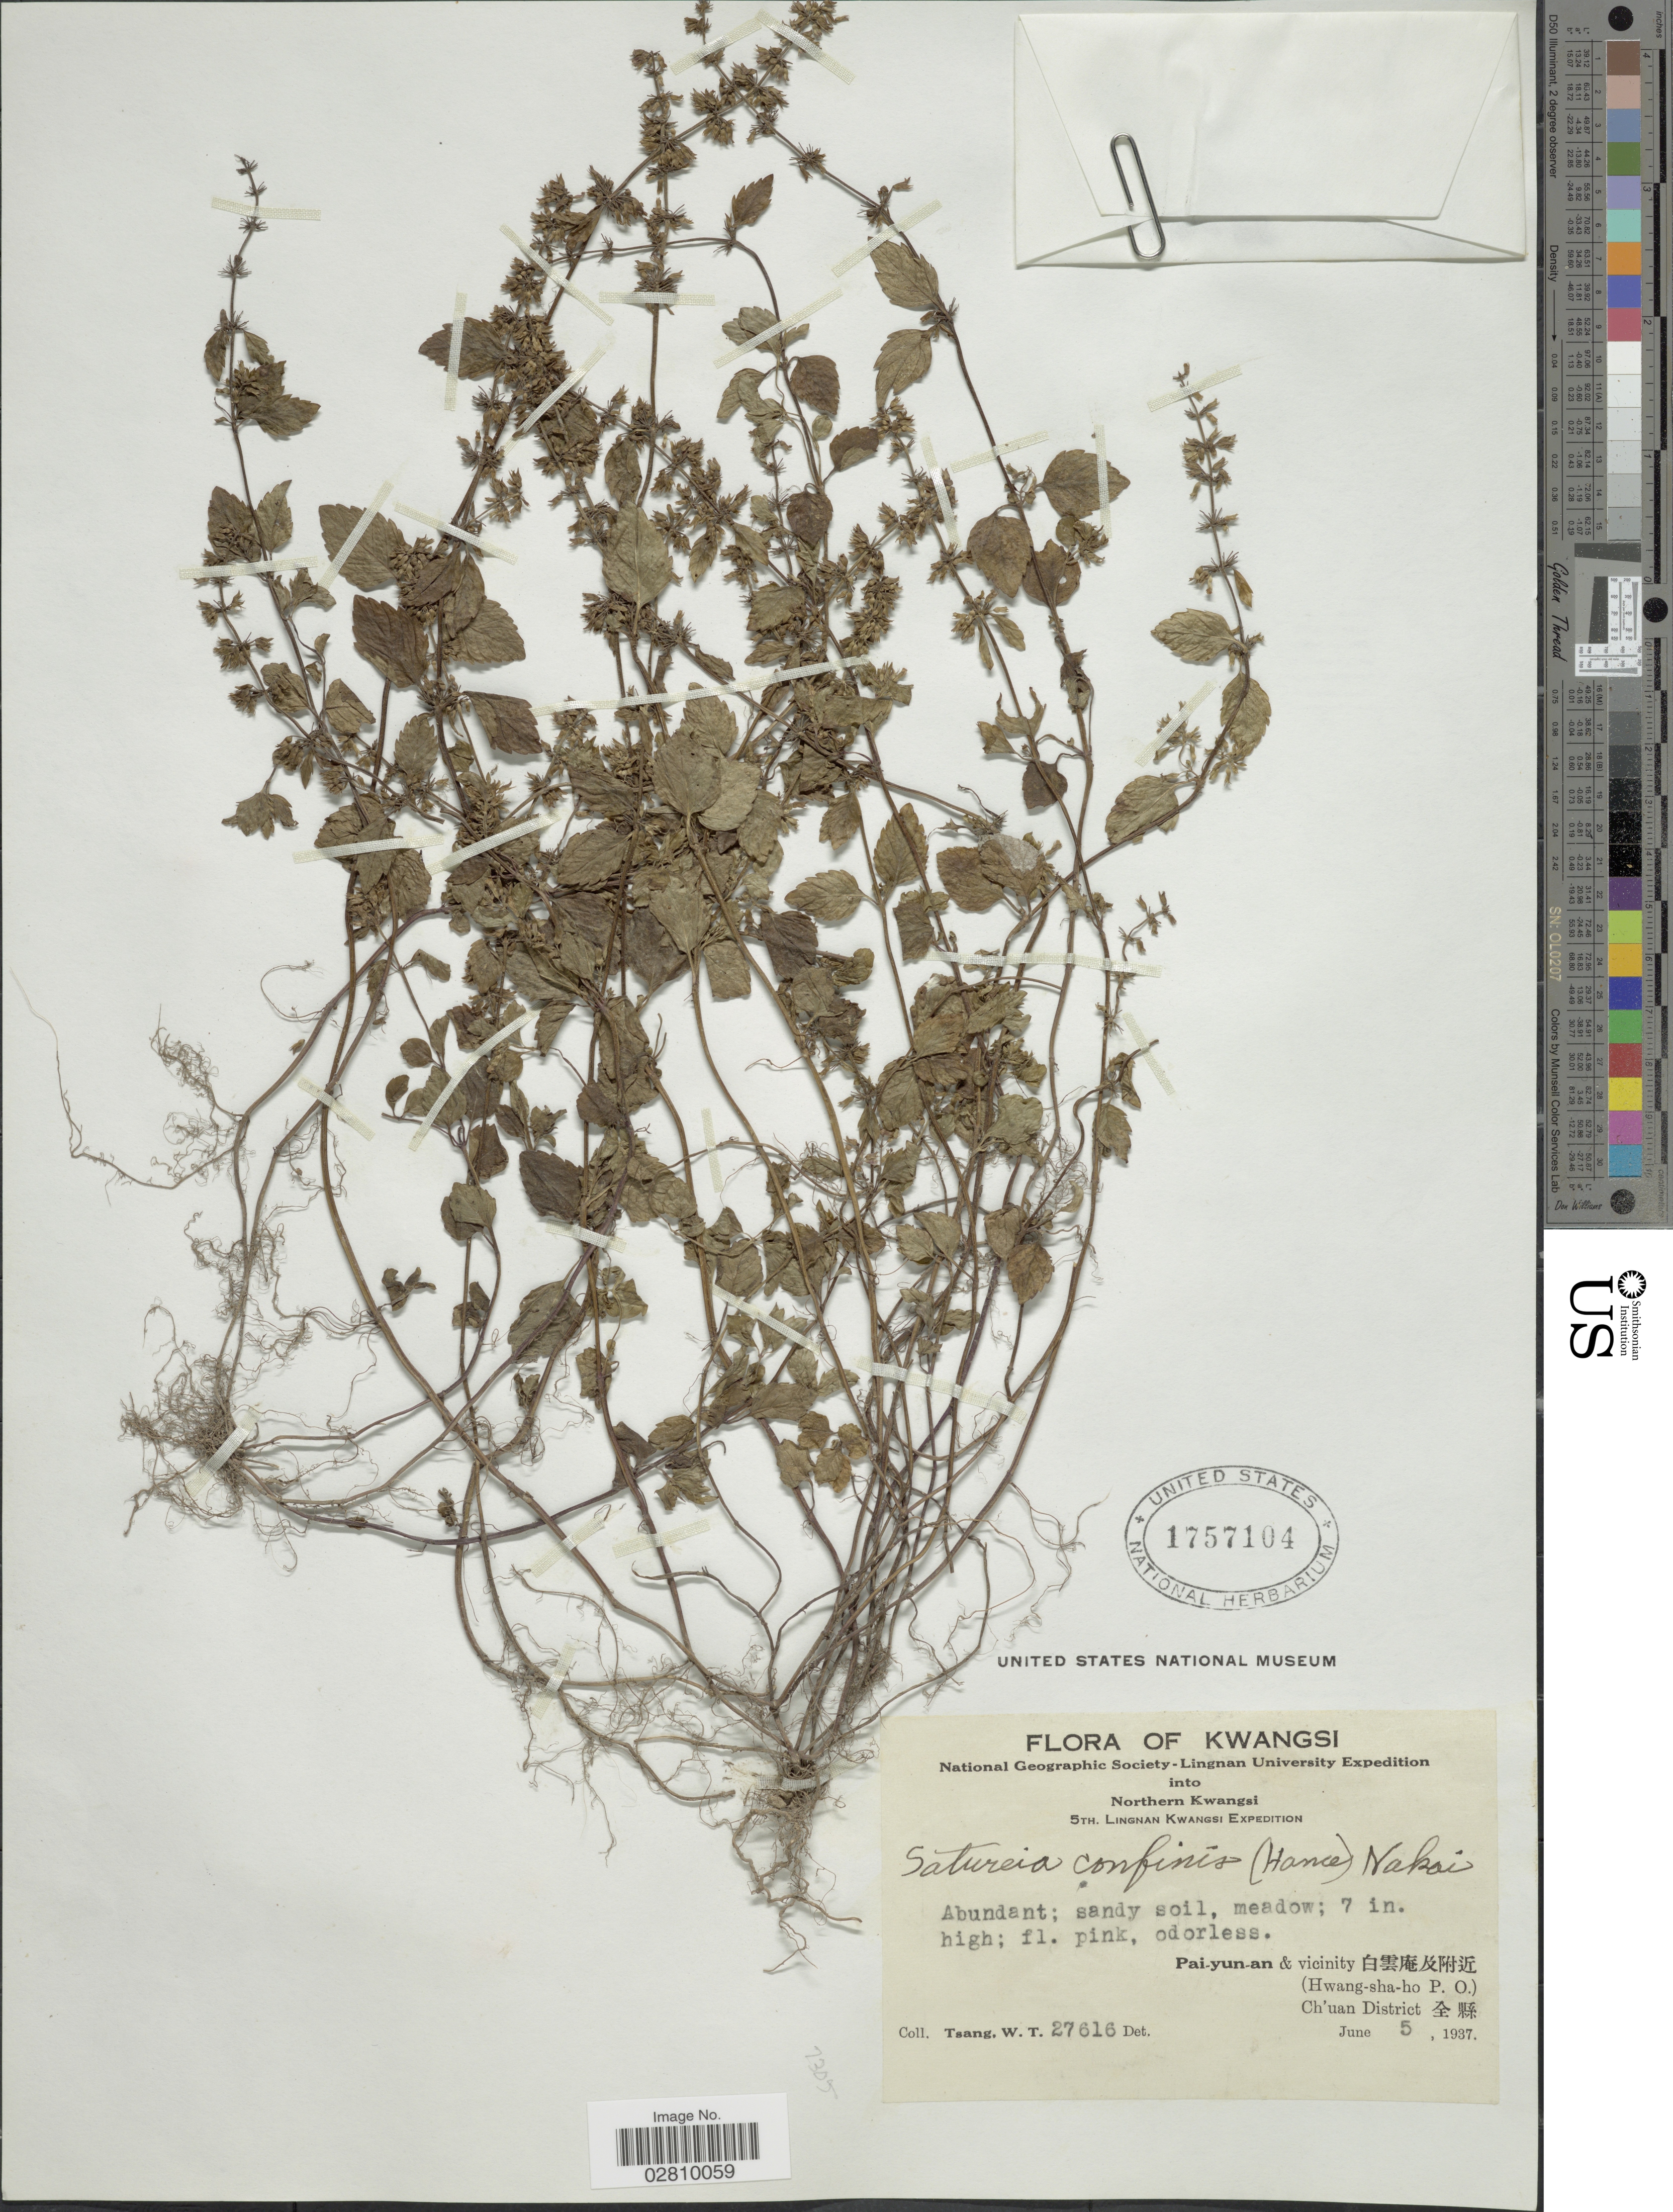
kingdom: Plantae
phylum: Tracheophyta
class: Magnoliopsida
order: Lamiales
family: Lamiaceae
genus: Calamintha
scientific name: Calamintha confinis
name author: Hance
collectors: W. T. Tsang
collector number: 27616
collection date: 1937-06-05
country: China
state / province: Guangxi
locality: Kwangsi, Northern Kwangsi. Pai-yun-an & vicinity (Hwang-sha-ho P.O.), Ch'uan District.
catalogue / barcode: US 1757104